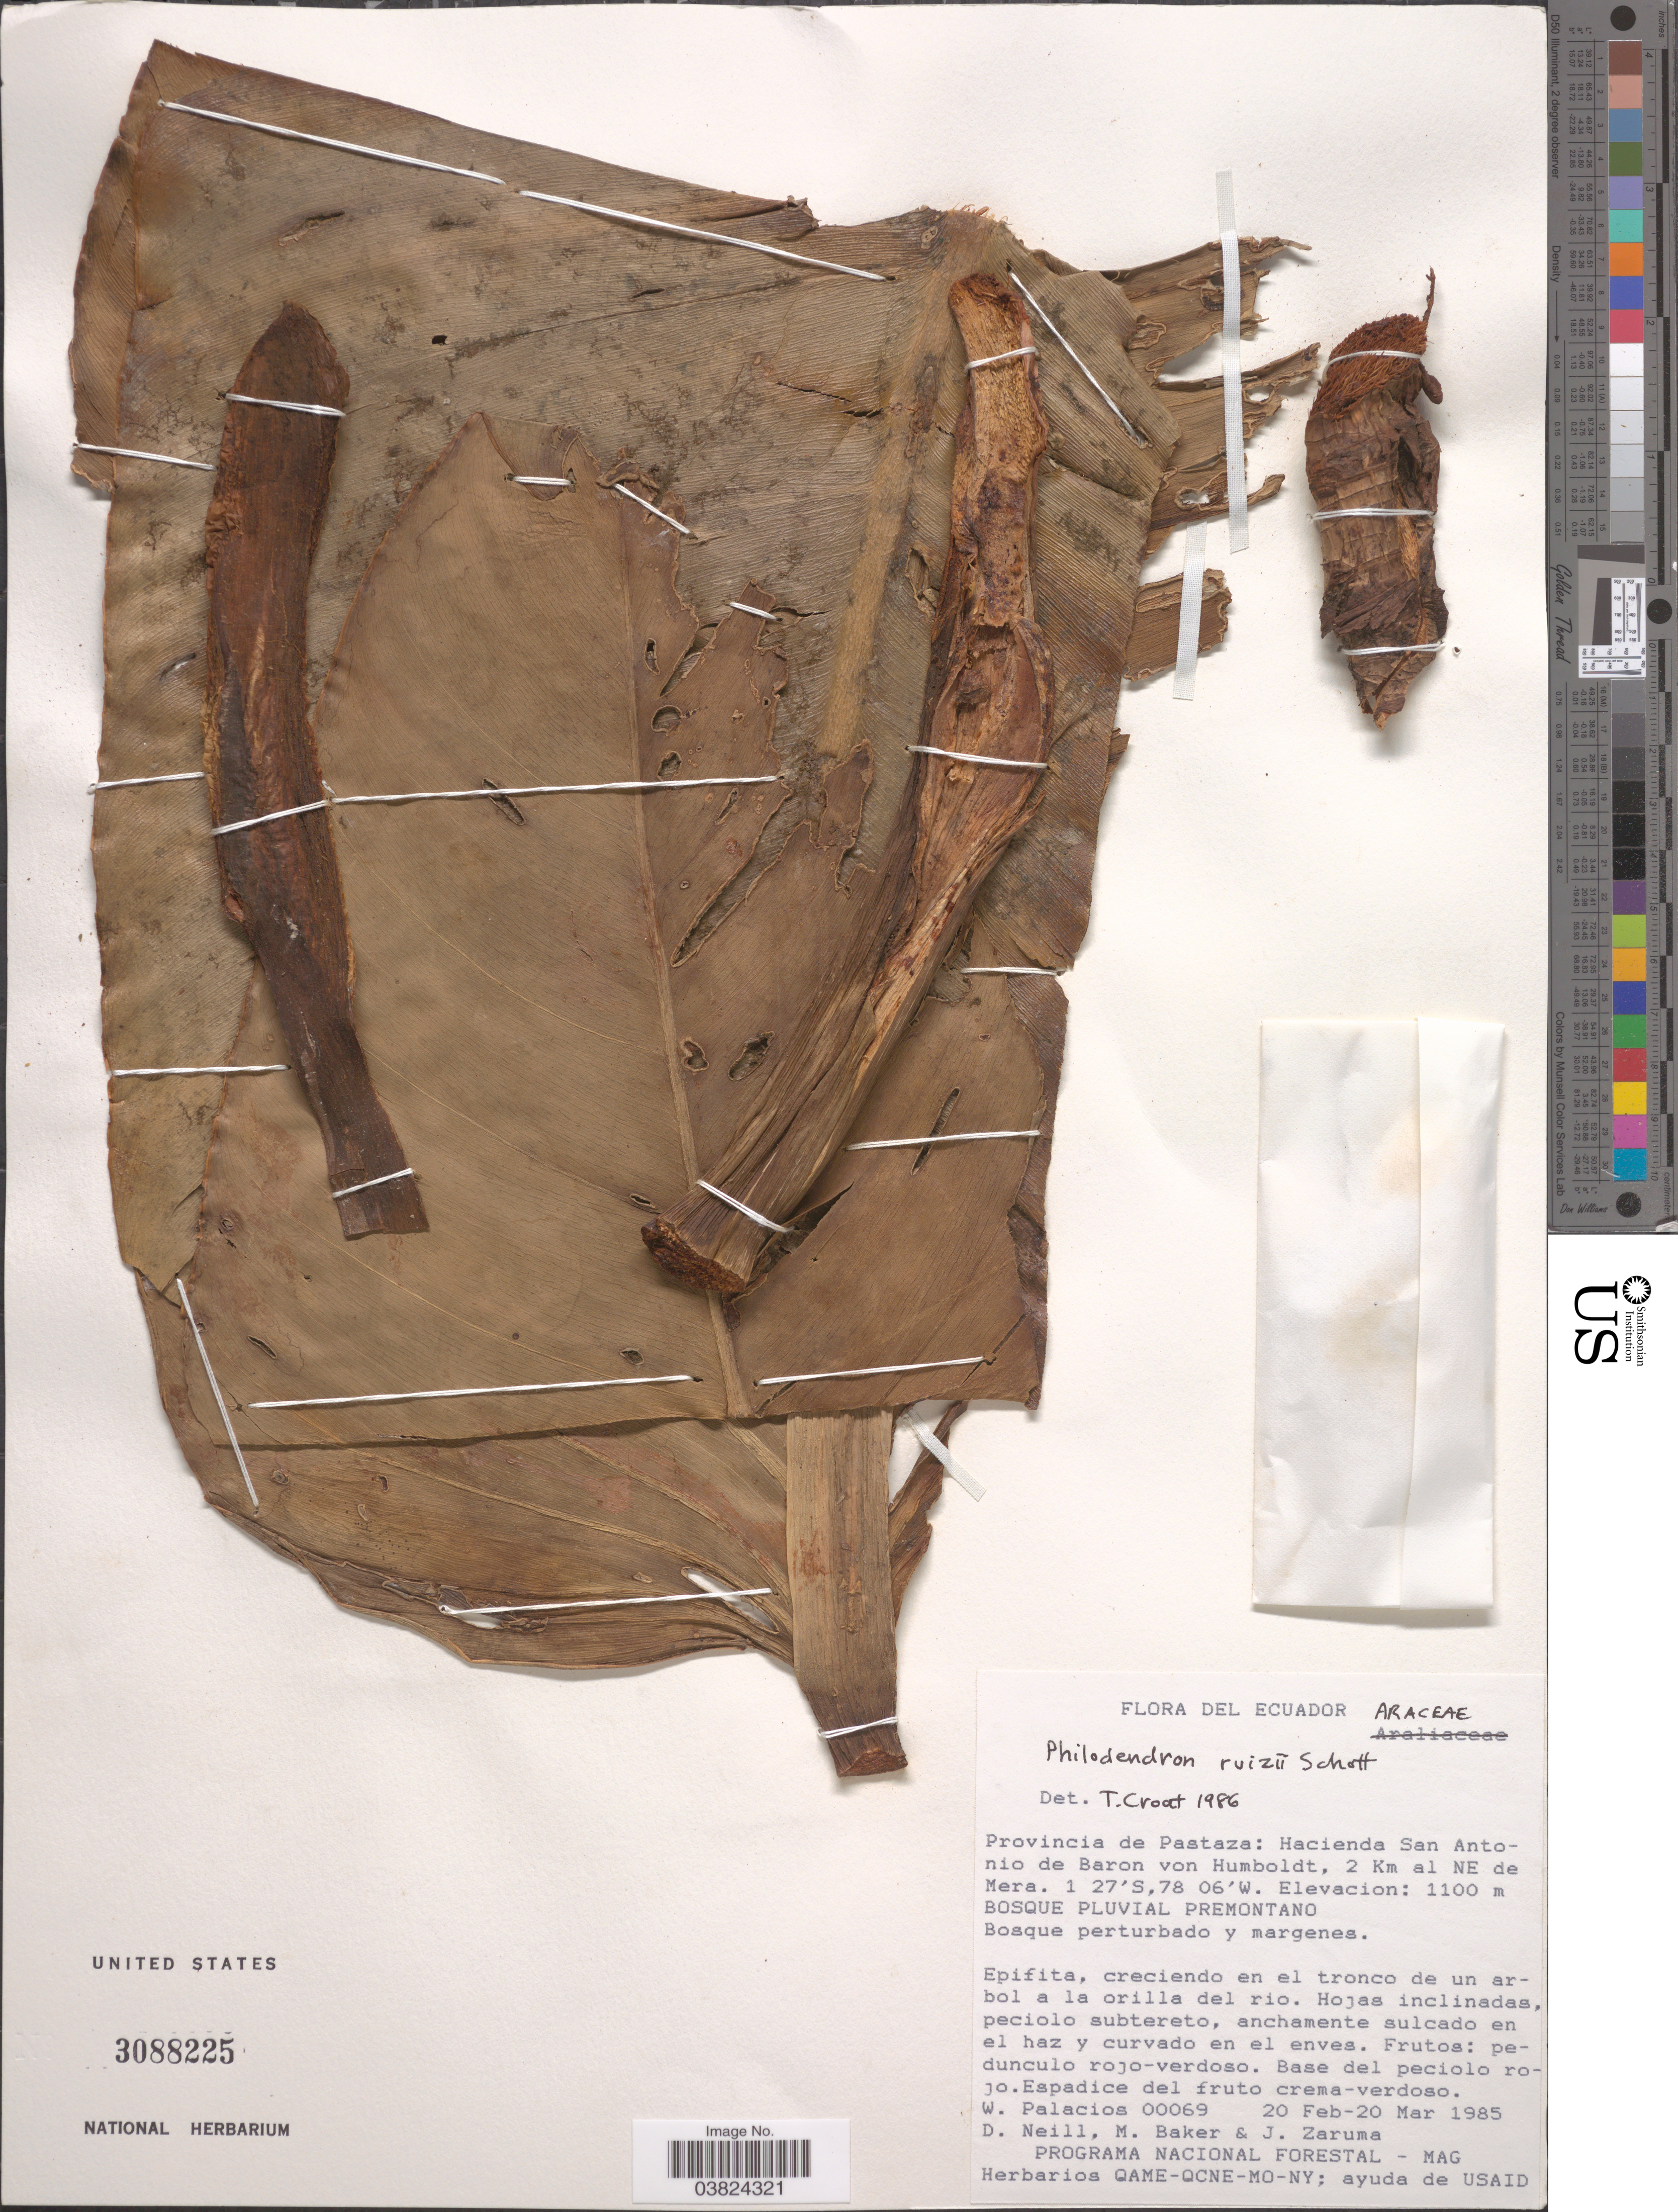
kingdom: Plantae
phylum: Tracheophyta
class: Liliopsida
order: Alismatales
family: Araceae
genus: Philodendron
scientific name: Philodendron ruizii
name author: Schott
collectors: W. Palacios, D. Neill, M. Baker & J. Zaruma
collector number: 00069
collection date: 1985-02-20/1985-03-20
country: Ecuador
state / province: Pastaza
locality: Hacienda San Antonio de Baron von Humboldt, 2 Km al NE de Mera.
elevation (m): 1100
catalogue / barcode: US 3088225